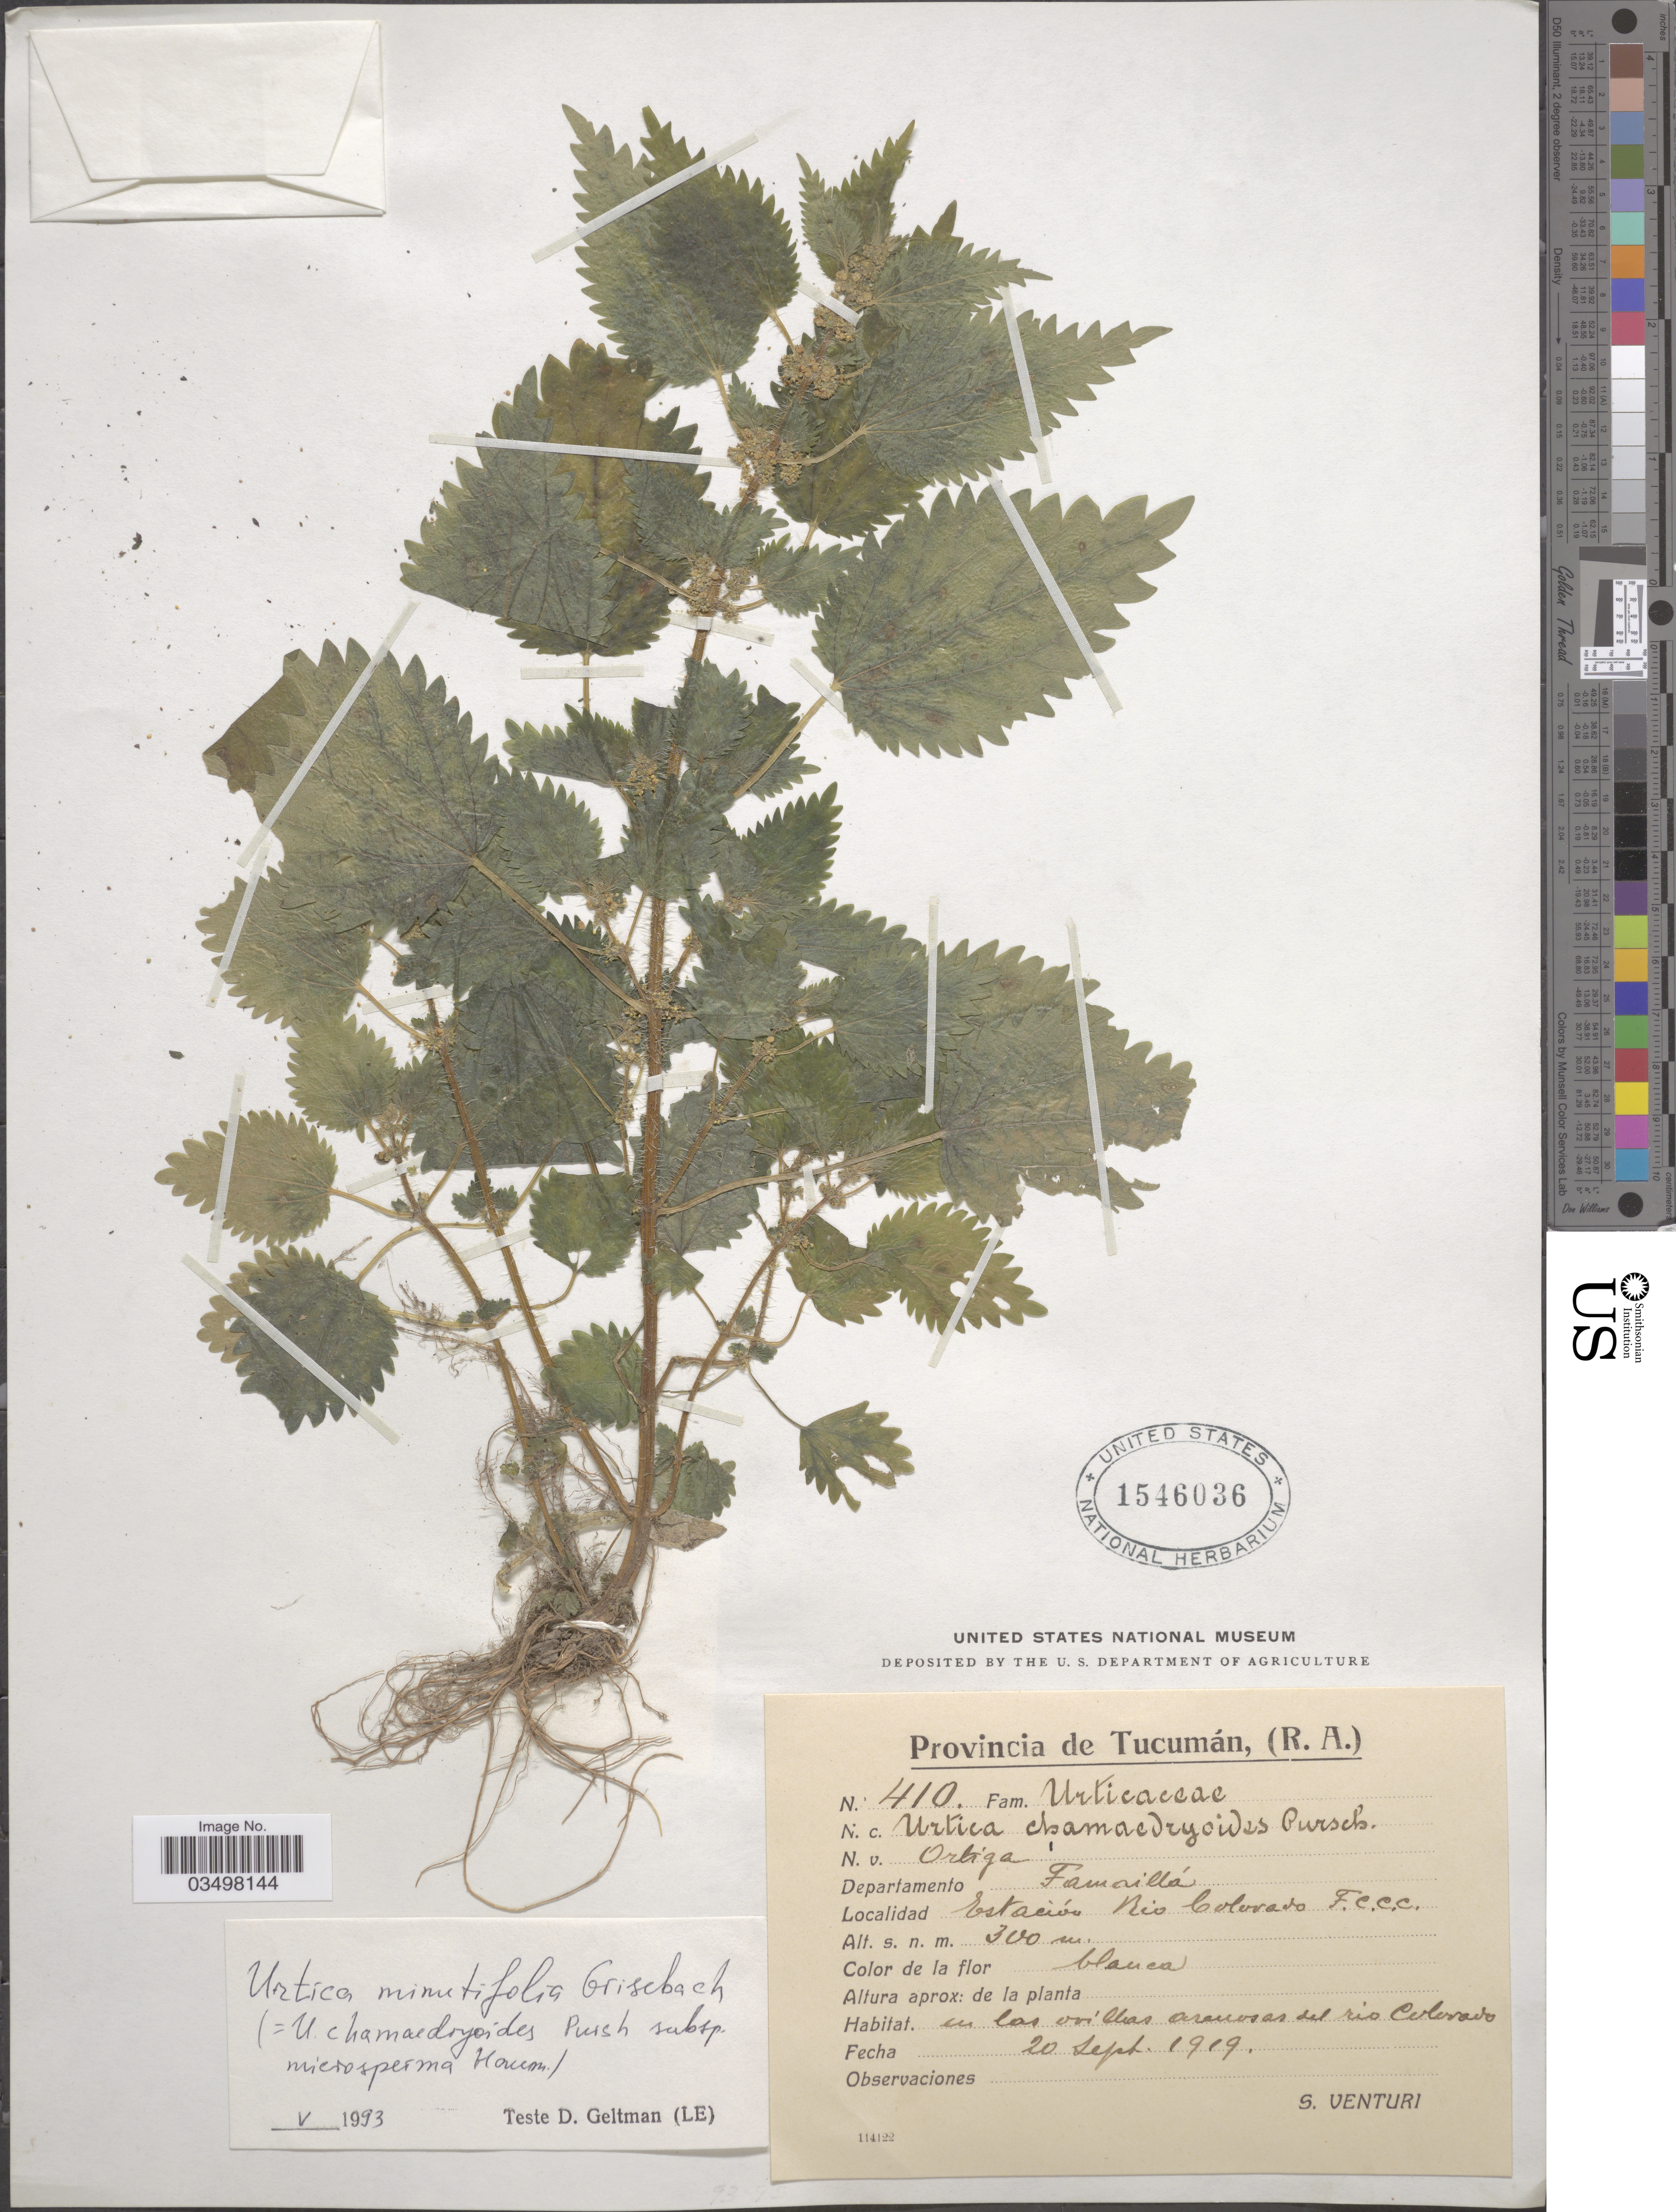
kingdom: Plantae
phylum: Tracheophyta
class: Magnoliopsida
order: Rosales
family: Urticaceae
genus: Urtica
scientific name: Urtica minutifolia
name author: Griseb.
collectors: S. Venturi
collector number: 410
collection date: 1919-09-20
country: Argentina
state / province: Tucuman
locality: Departamento Famailla, Estación Rio Colorado F.C.C.C.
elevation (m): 300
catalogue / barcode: US 1546036